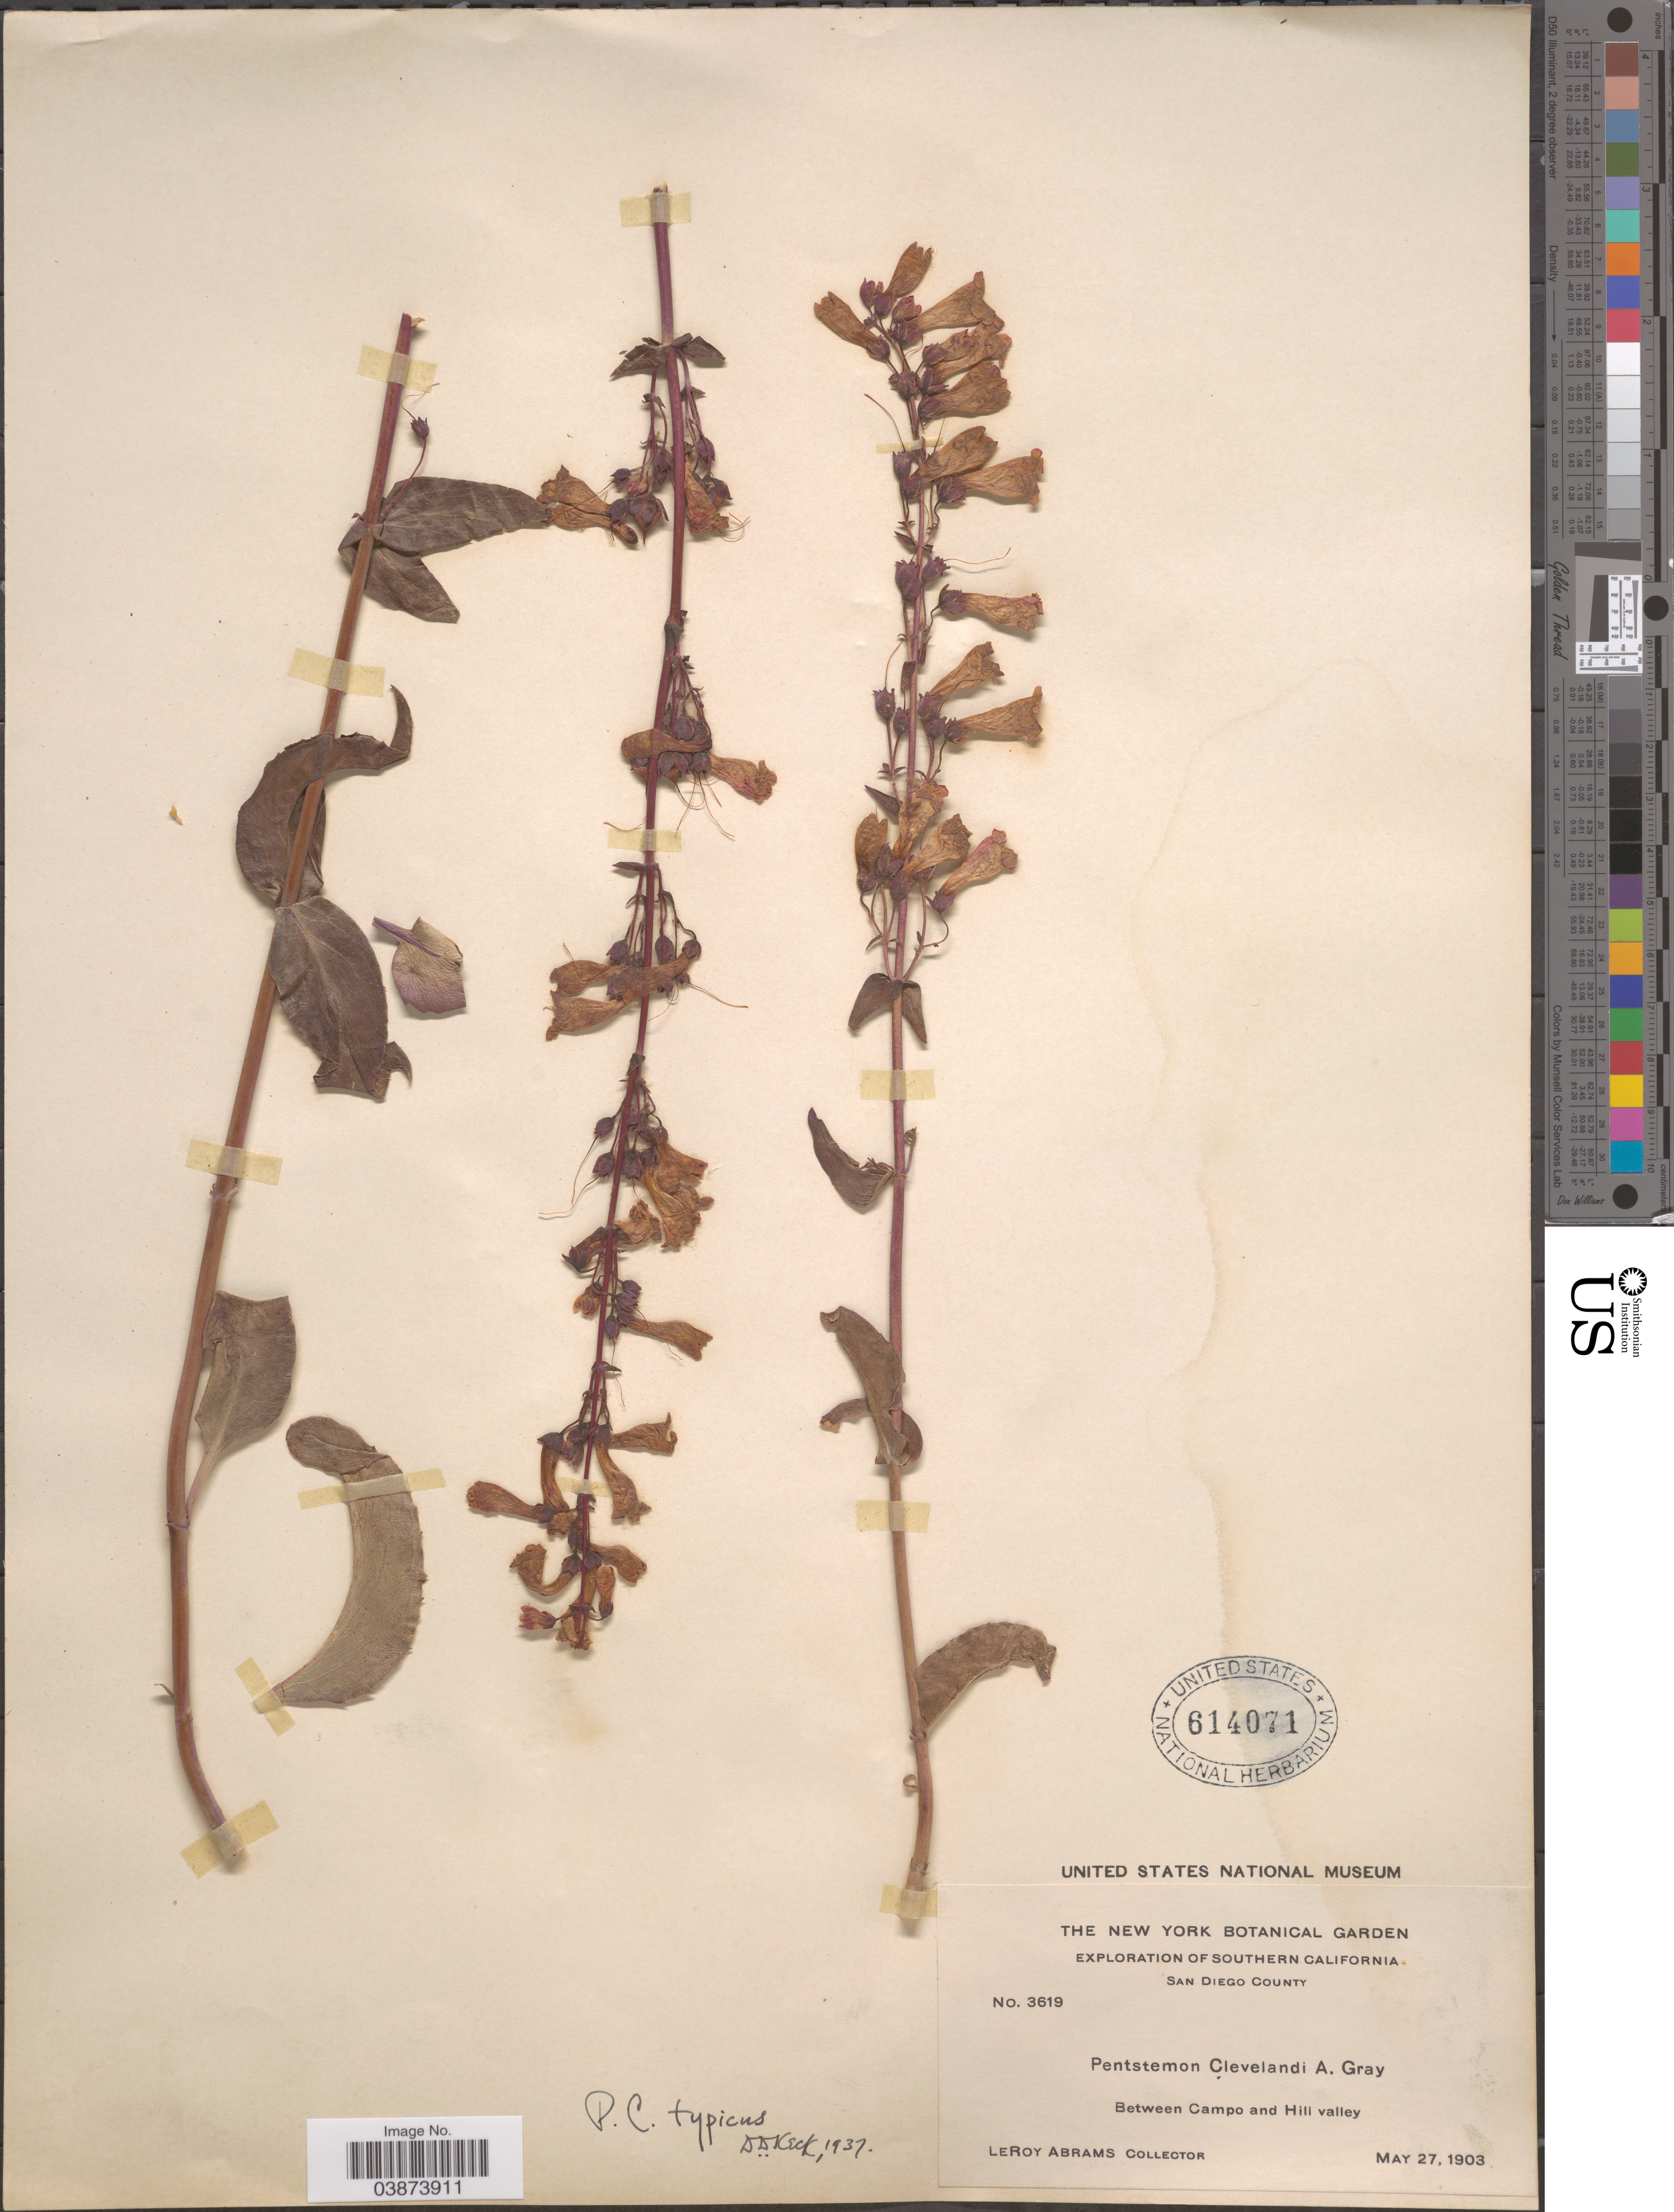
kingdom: Plantae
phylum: Tracheophyta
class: Magnoliopsida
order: Lamiales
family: Plantaginaceae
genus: Penstemon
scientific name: Penstemon clevelandii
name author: A. Gray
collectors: L. Abrams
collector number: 3619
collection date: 1903-05-27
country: United States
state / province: California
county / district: San Diego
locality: Southern California. San Diego County. Between Campo and Hill valley.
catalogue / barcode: US 614071